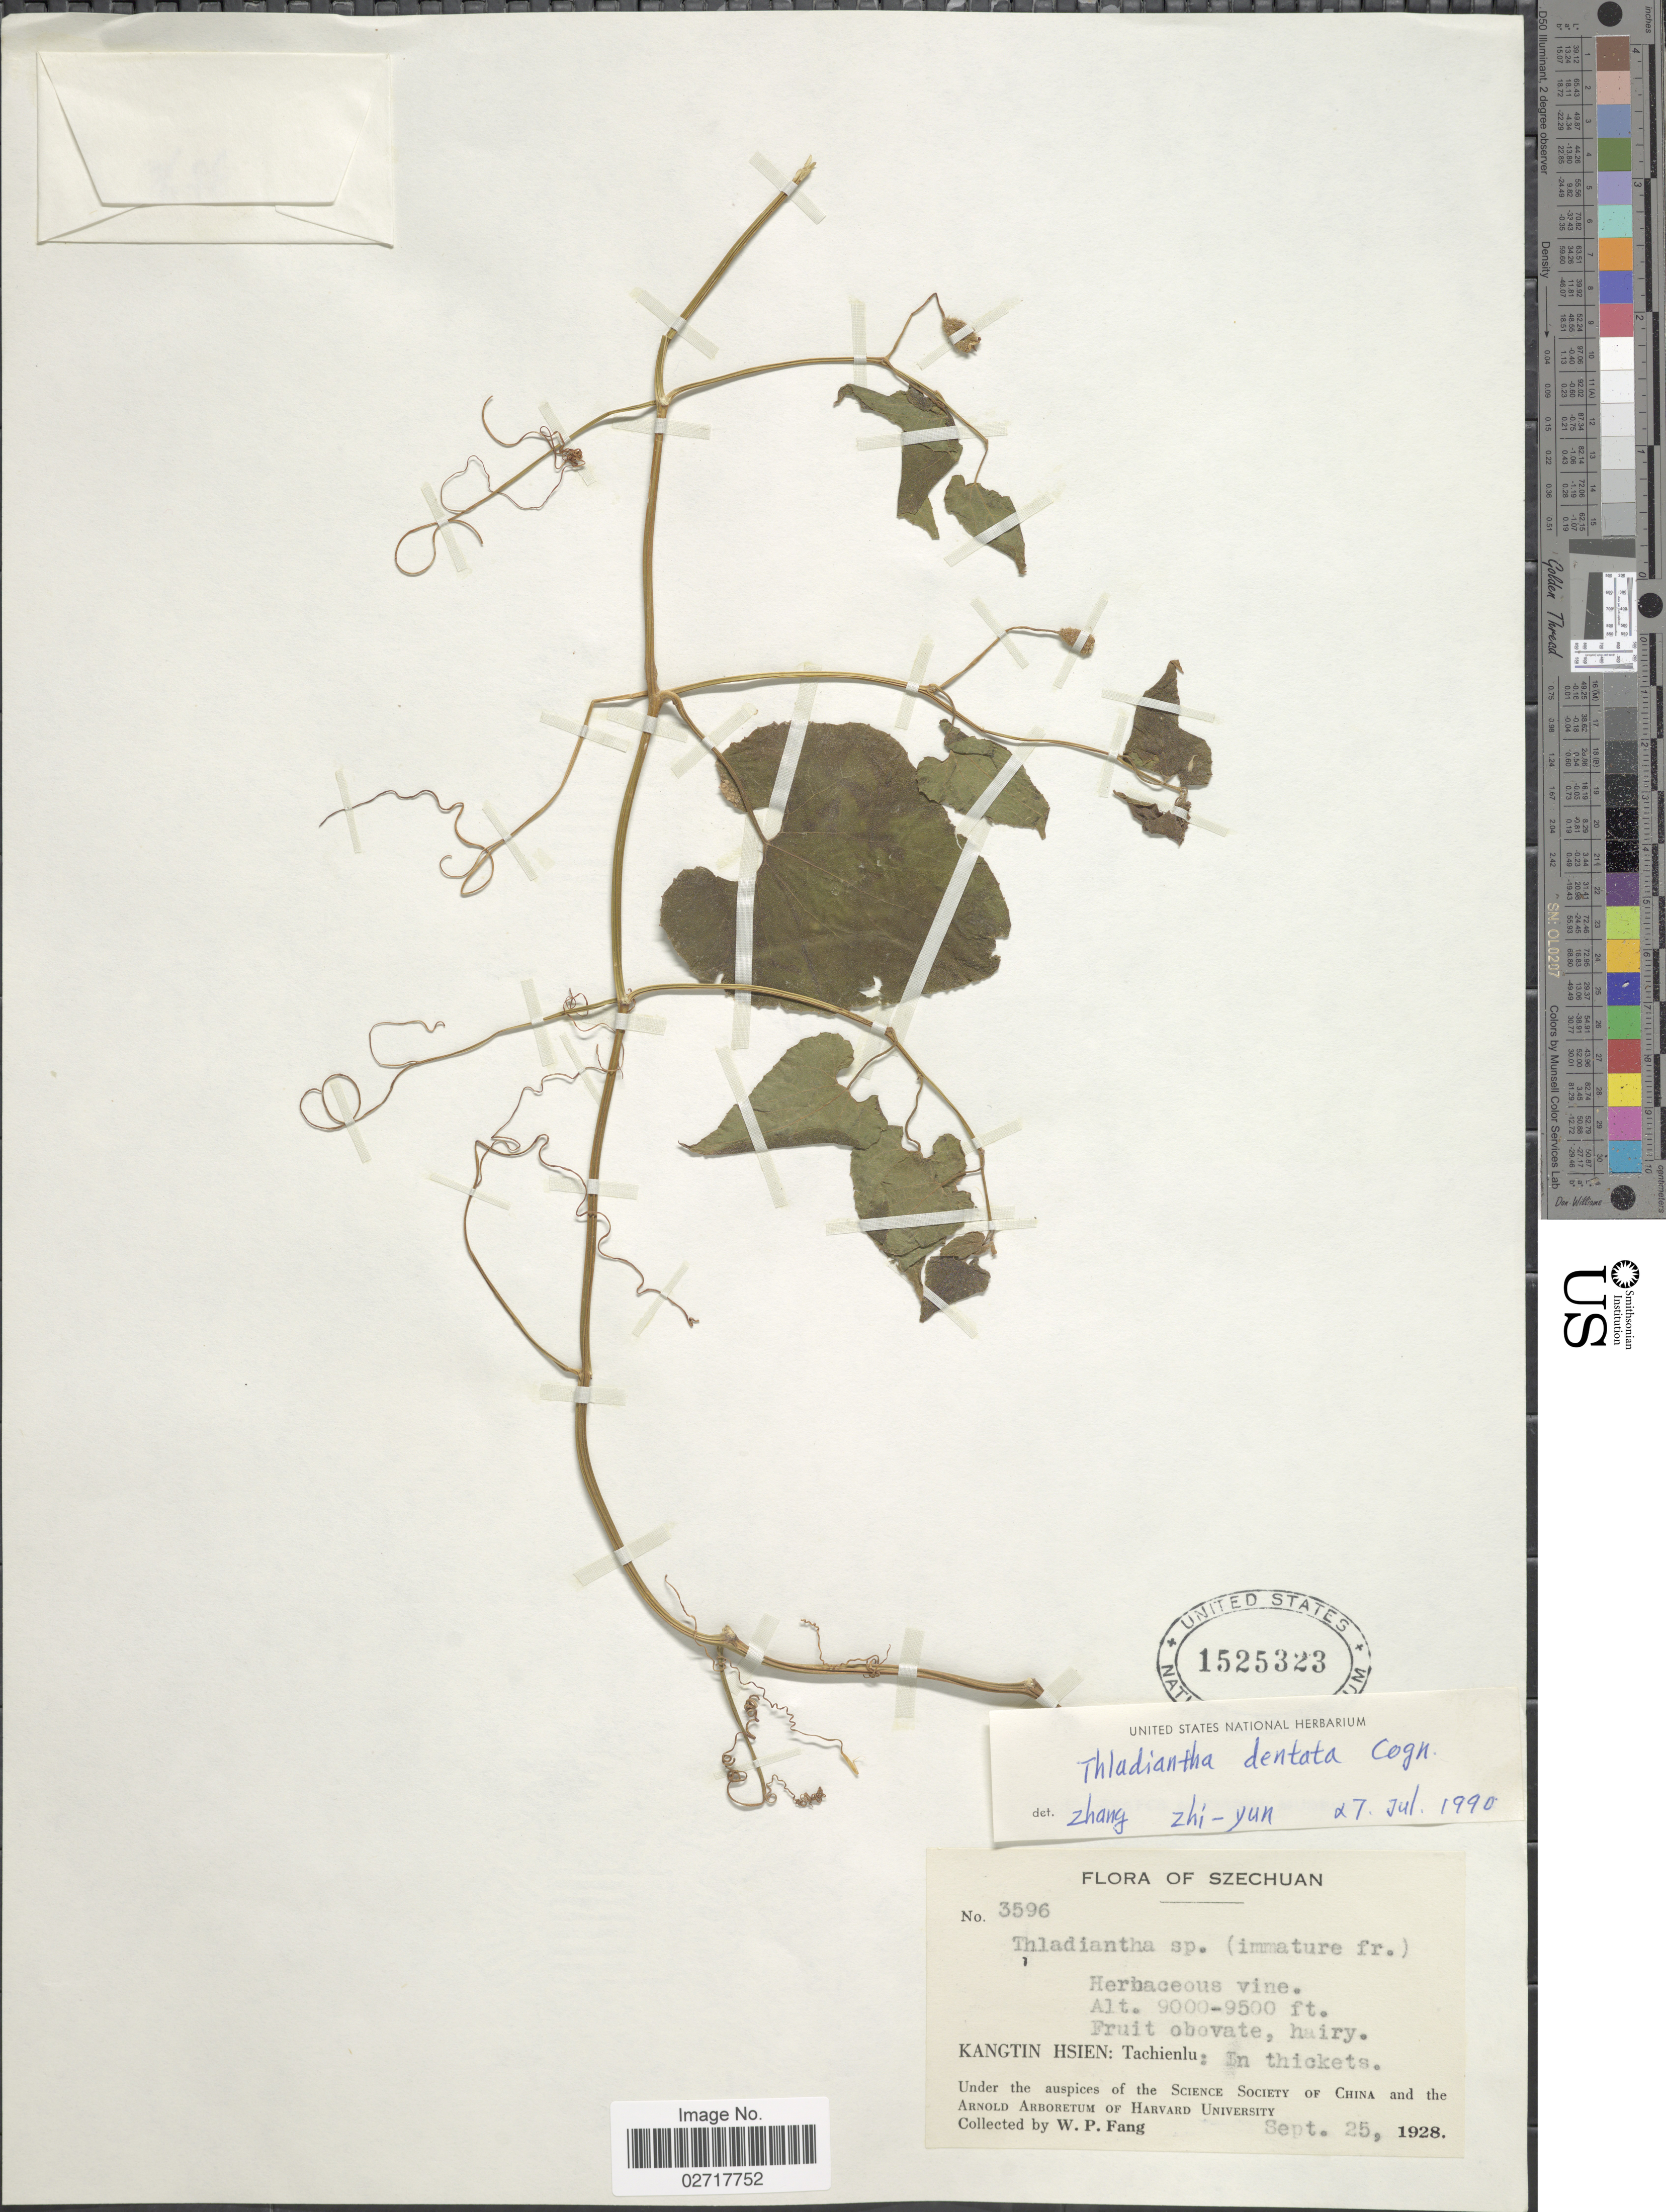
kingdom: Plantae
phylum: Tracheophyta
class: Magnoliopsida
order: Cucurbitales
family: Cucurbitaceae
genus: Thladiantha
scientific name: Thladiantha dentata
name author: Cogn. in Engl.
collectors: W. P. Fang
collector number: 3596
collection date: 1928-09-25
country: China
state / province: Sichuan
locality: Szechuan. Kangtin Hsien: Tachienlu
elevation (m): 2743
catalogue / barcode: US 1525323